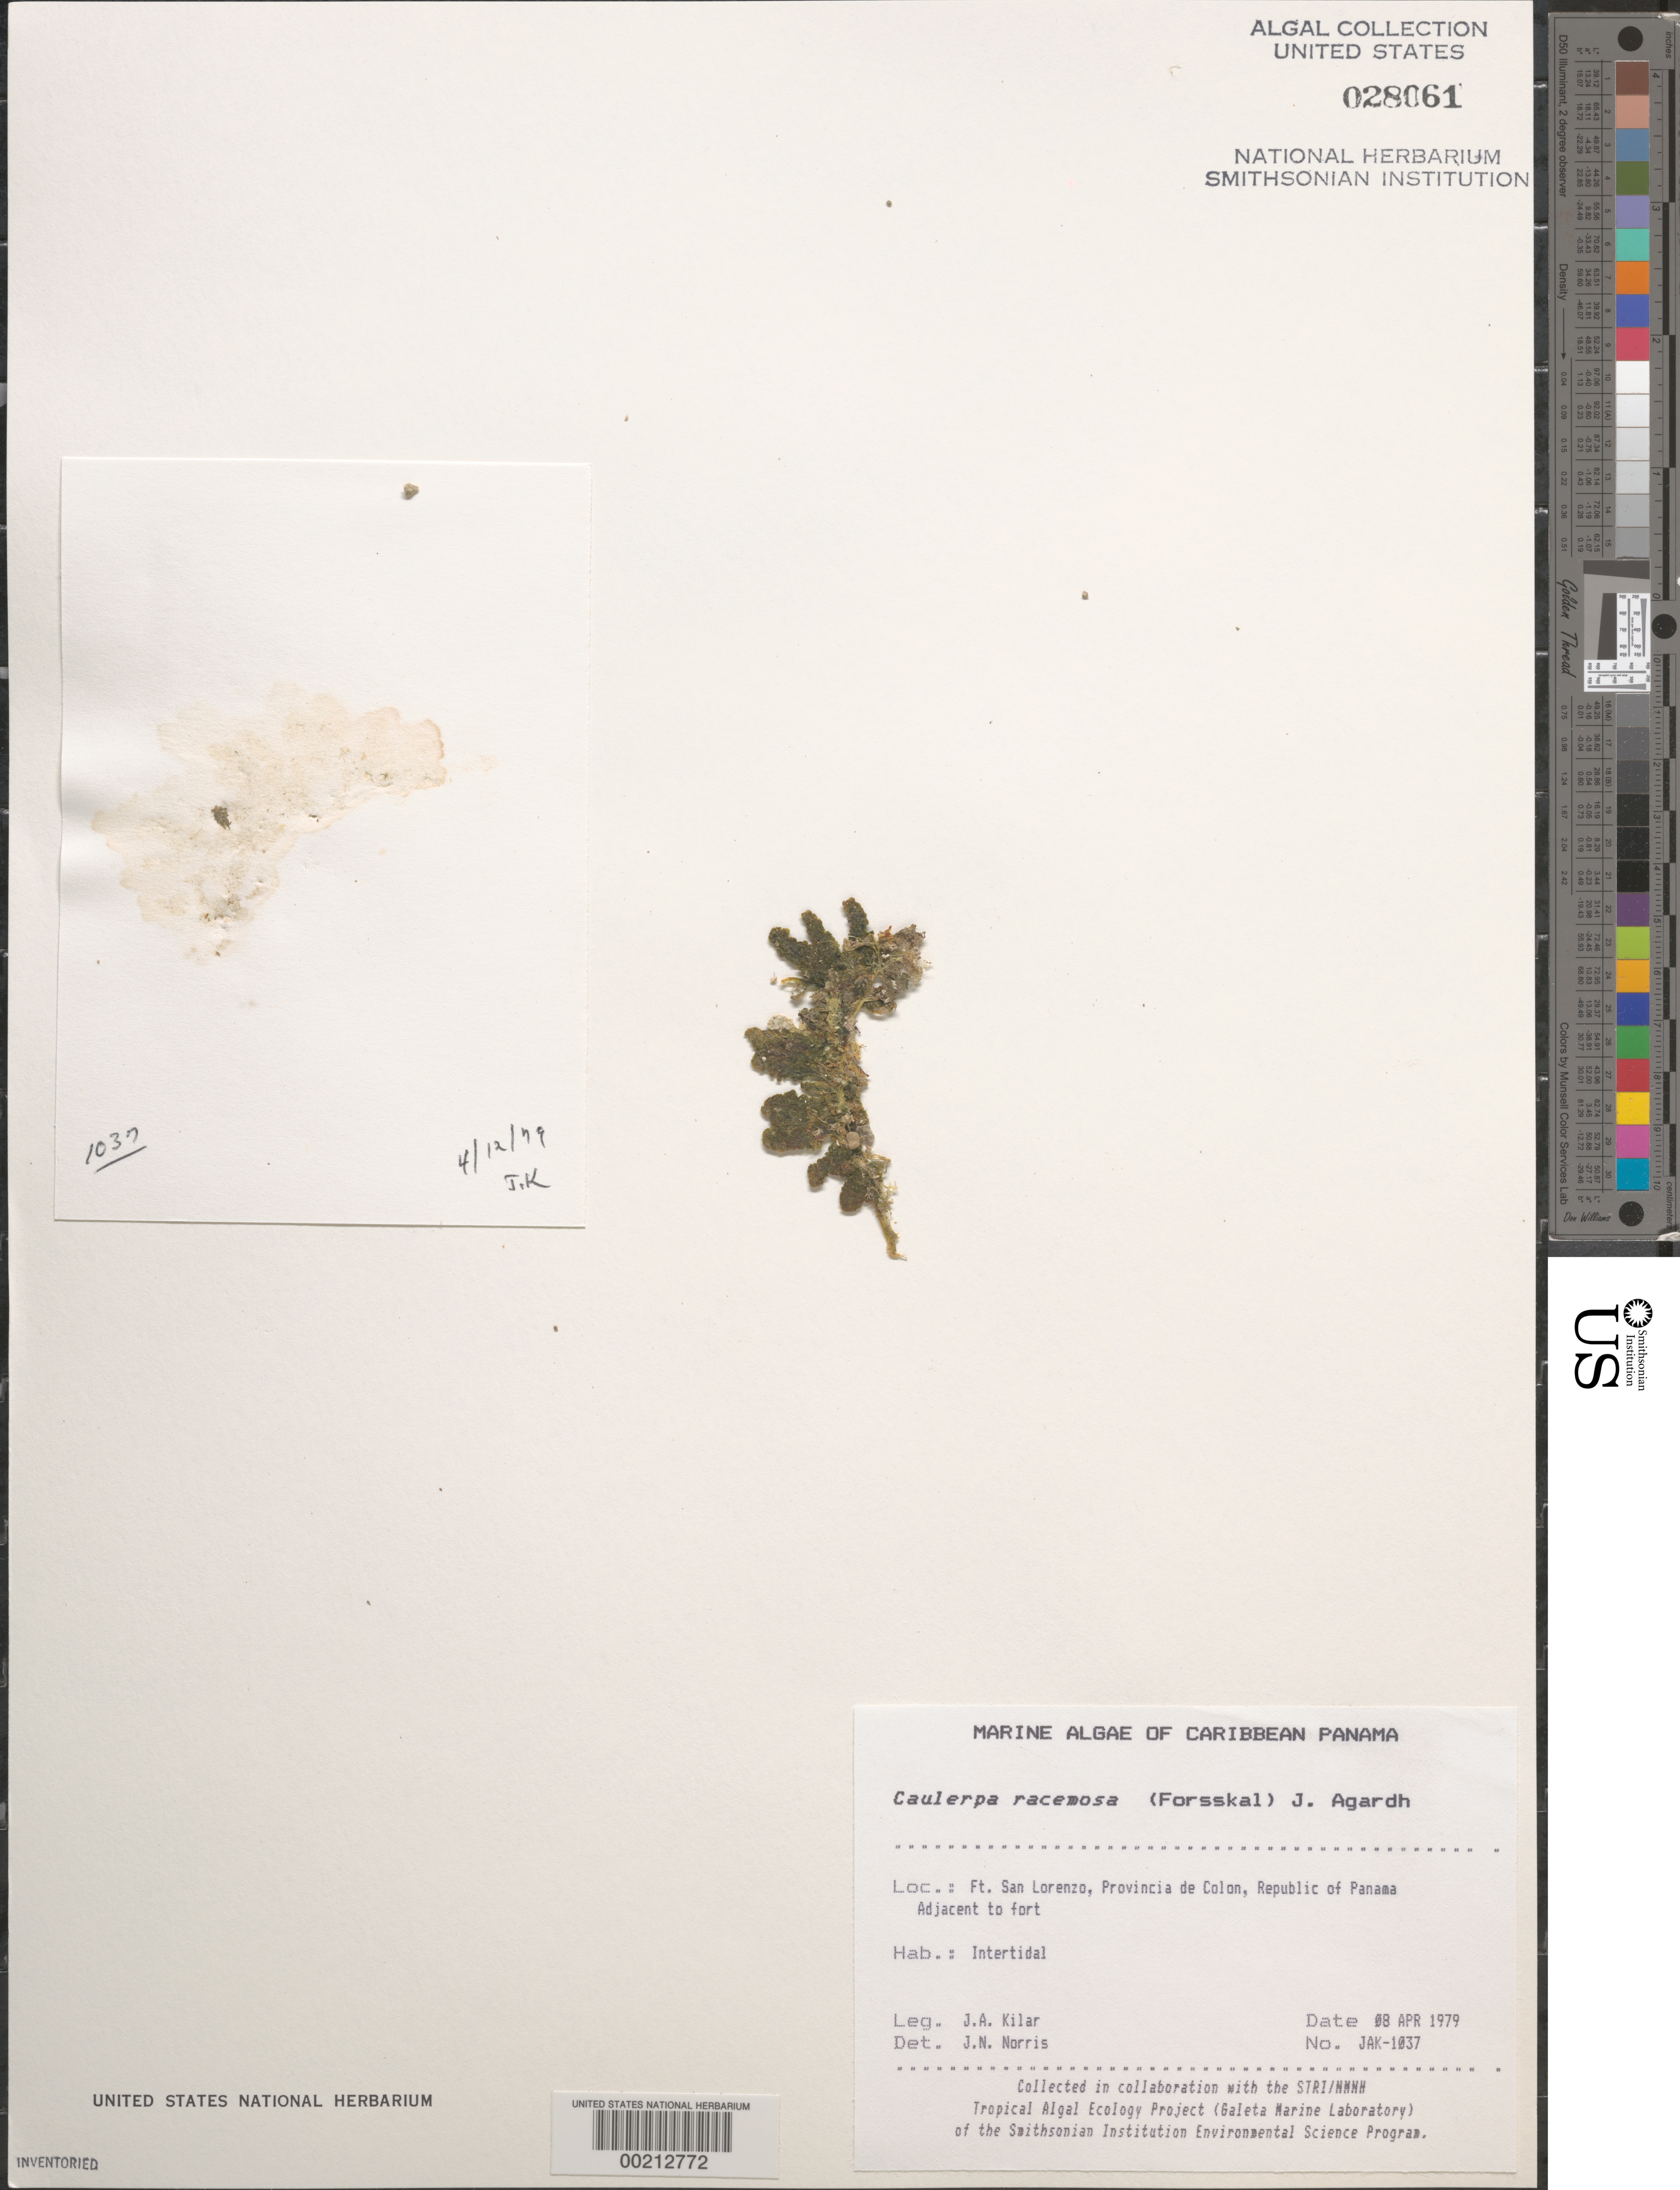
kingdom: Plantae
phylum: Chlorophyta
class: Ulvophyceae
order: Bryopsidales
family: Caulerpaceae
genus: Caulerpa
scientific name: Caulerpa racemosa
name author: (Forssk.) J. Agardh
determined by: Norris, James N.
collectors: J. A. Kilar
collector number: JAK-1037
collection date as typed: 08 Apr 1979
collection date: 1979-04-08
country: Panama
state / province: Colón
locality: Fort San Lorenzo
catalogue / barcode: US 28061